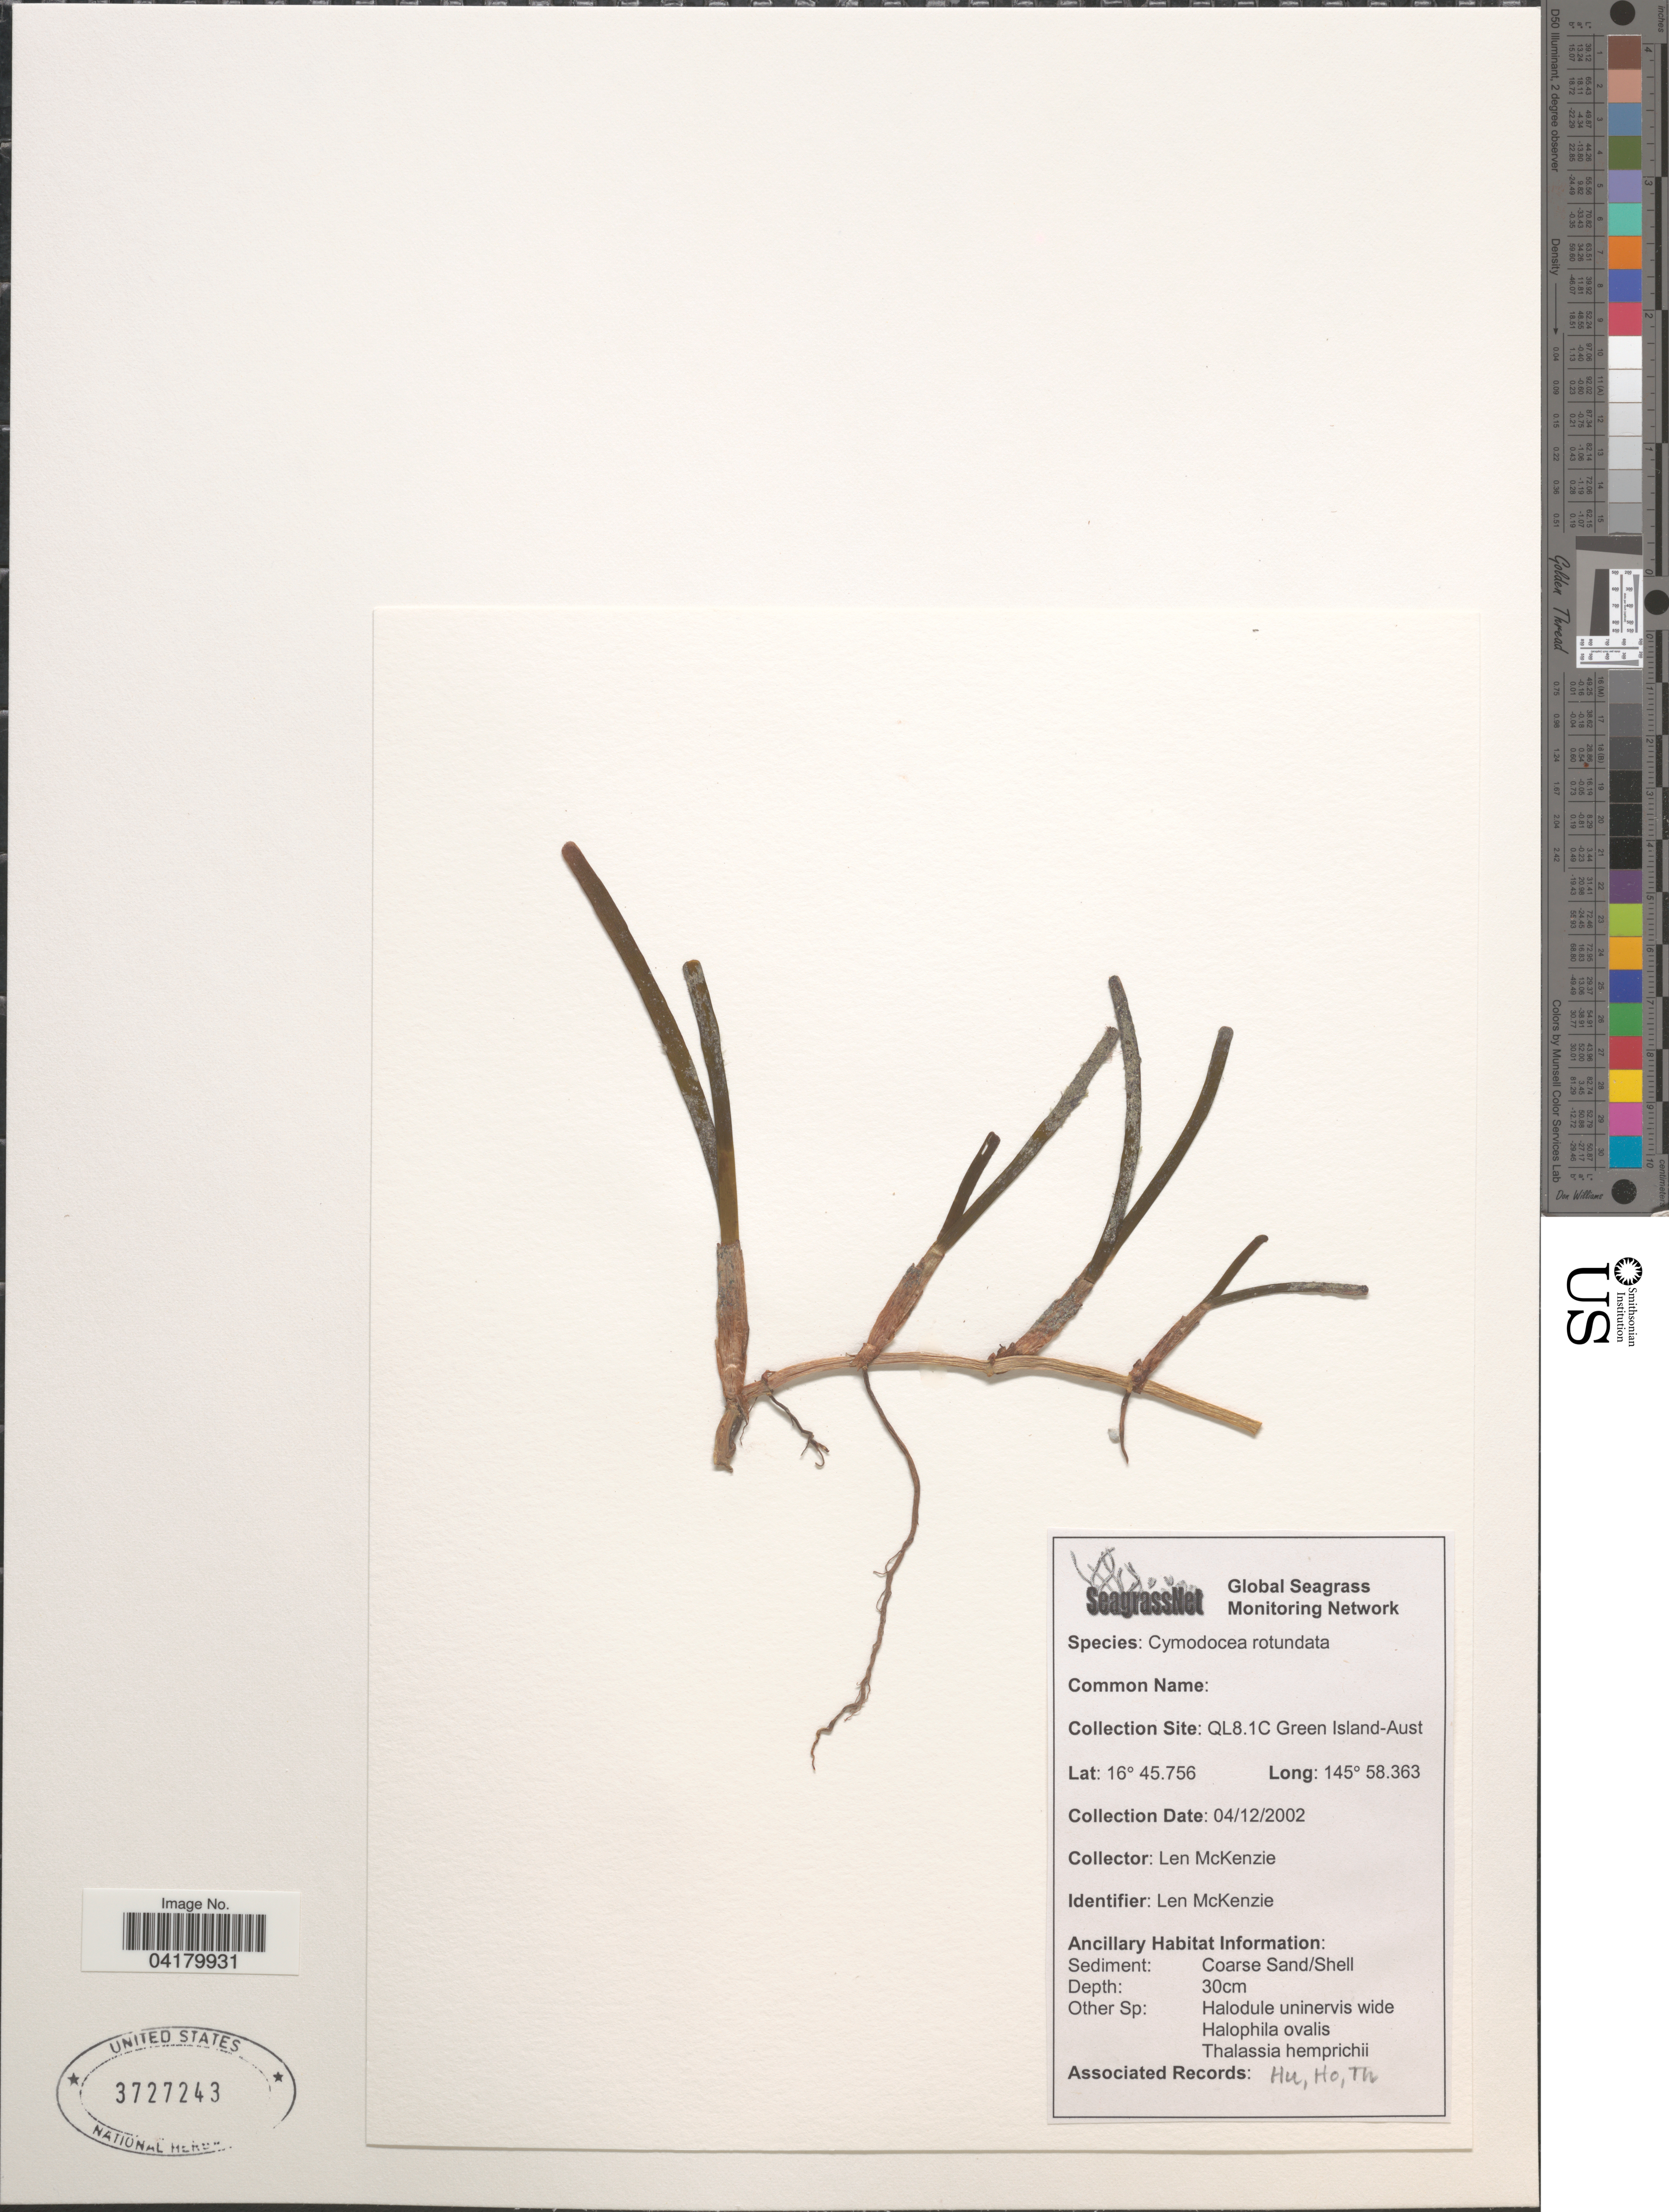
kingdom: Plantae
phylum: Tracheophyta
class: Liliopsida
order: Alismatales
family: Cymodoceaceae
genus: Cymodocea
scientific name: Cymodocea rotundata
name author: Asch. & Schweinf.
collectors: L. McKenzie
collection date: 2002-12-04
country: Australia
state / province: Queensland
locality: Collection Site: QL8.1C Green Island.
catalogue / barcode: US 3727243